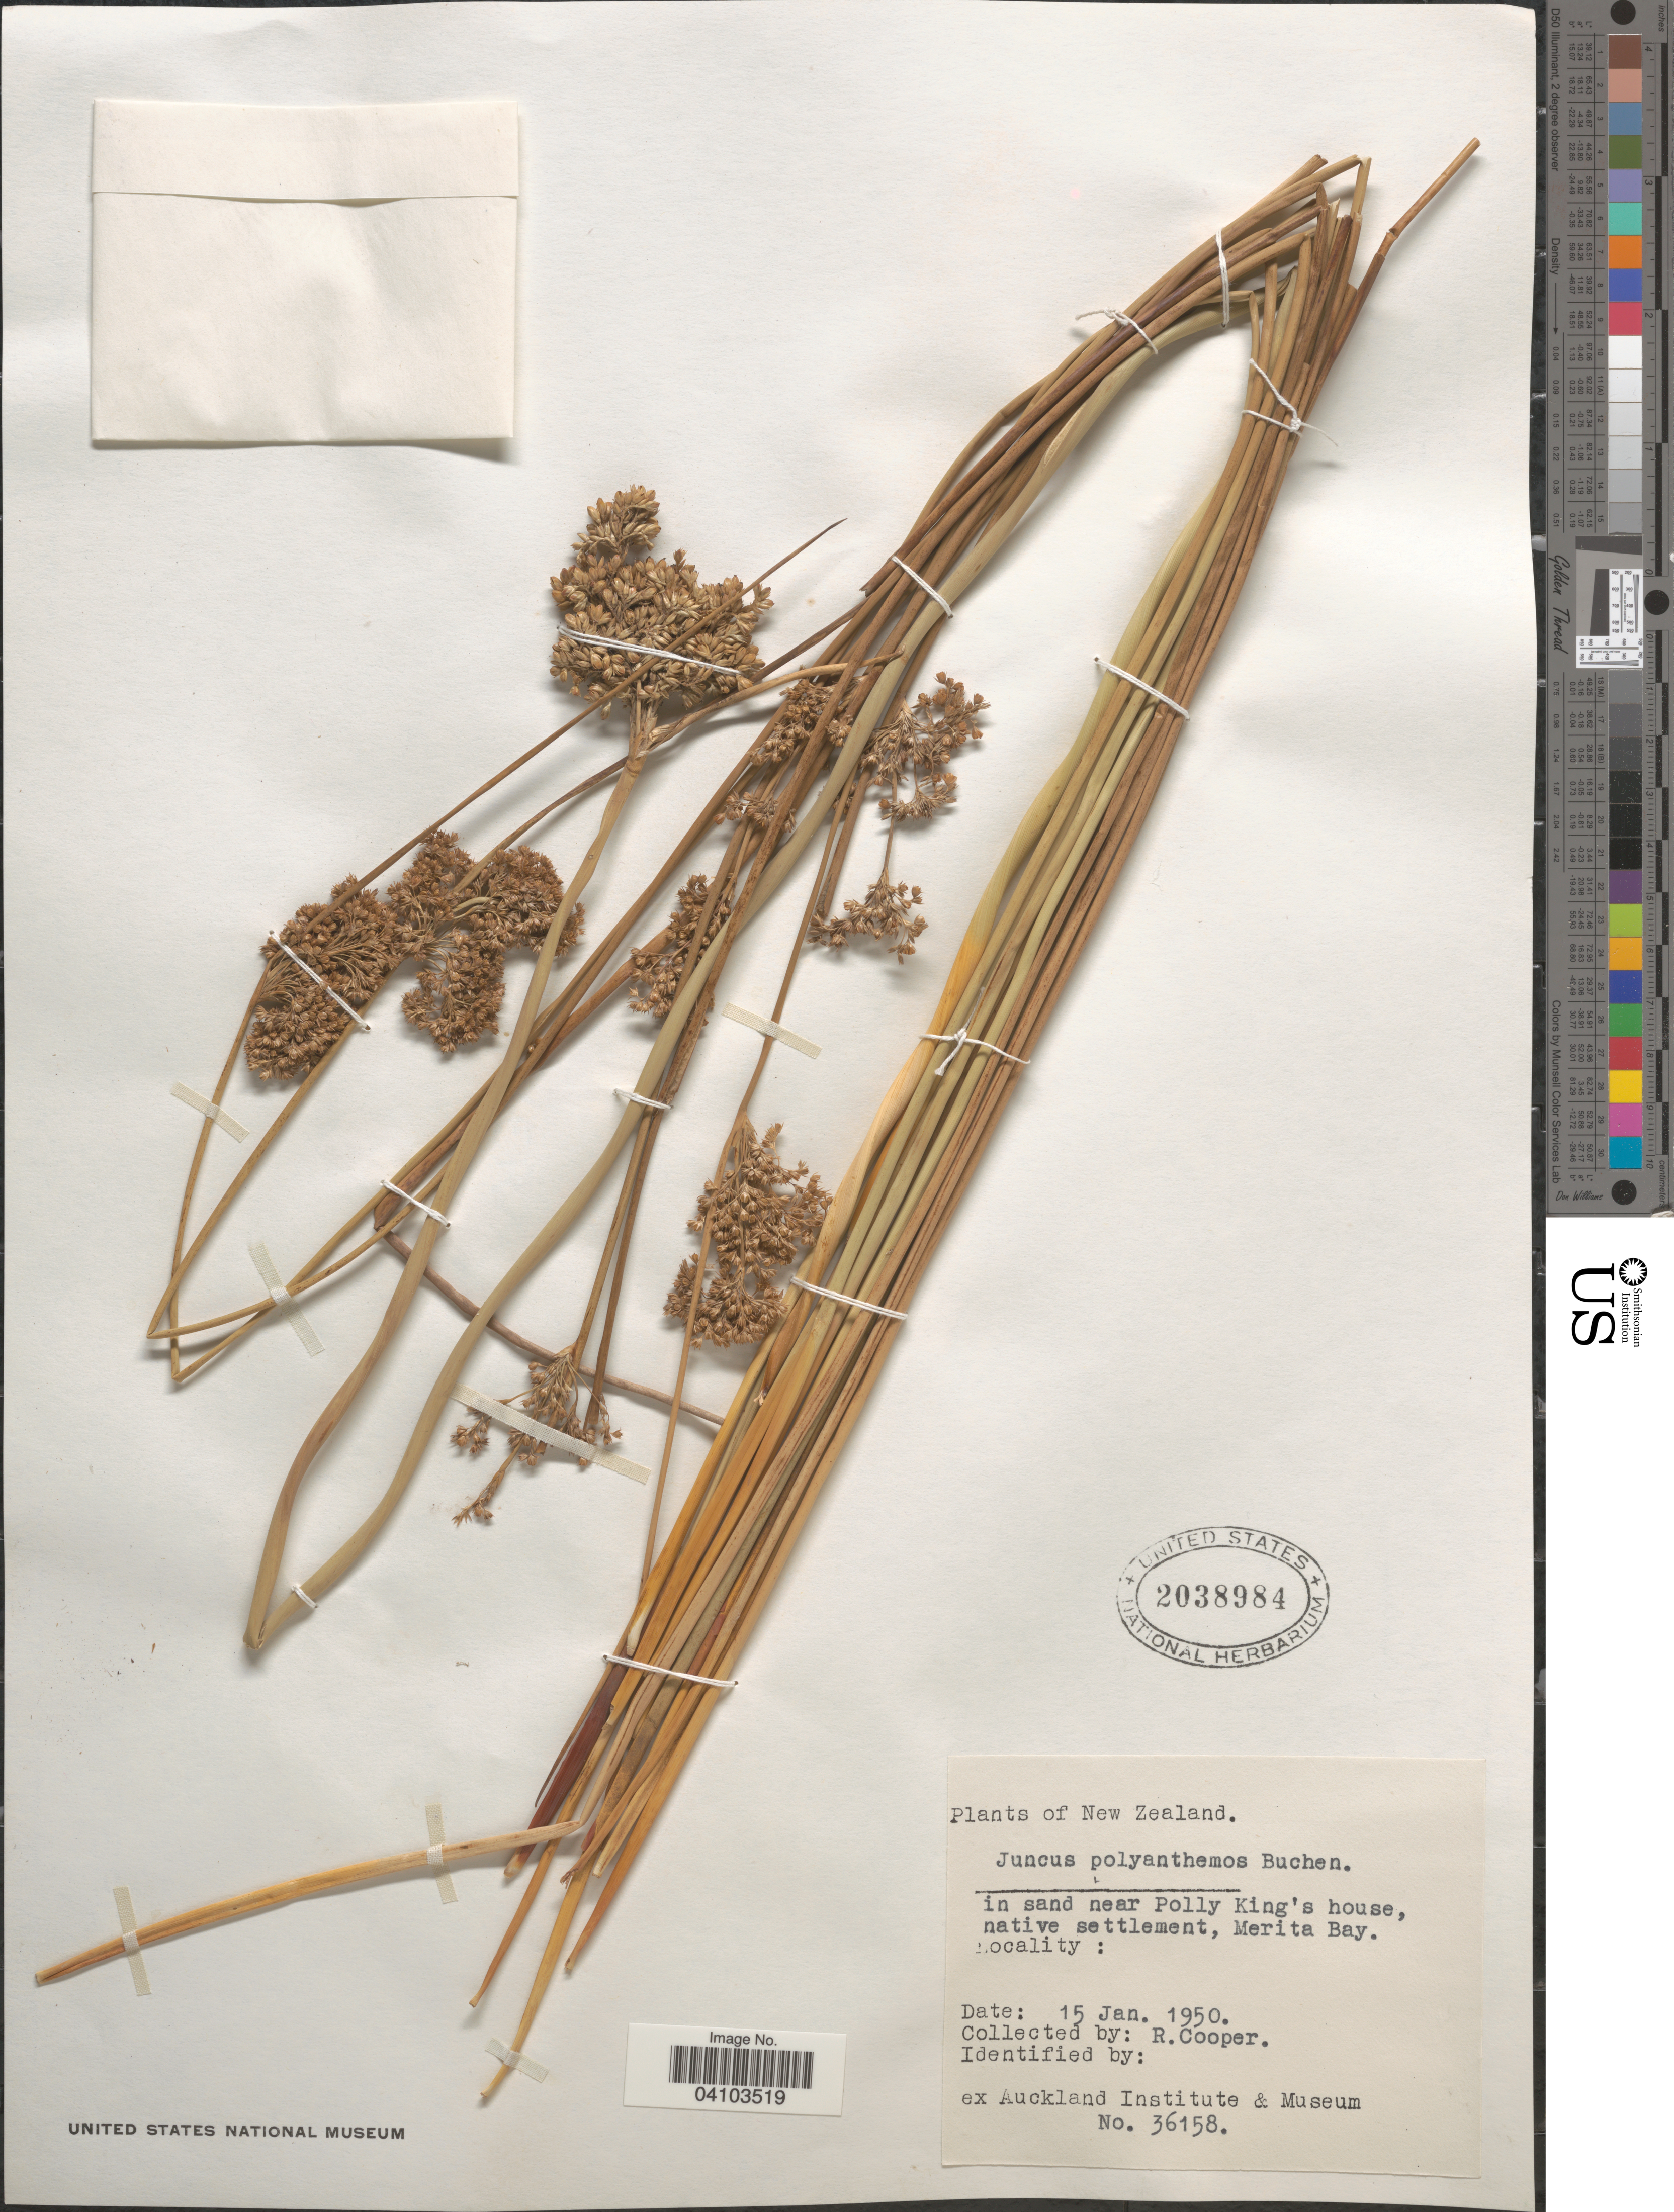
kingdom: Plantae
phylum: Tracheophyta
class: Liliopsida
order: Poales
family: Juncaceae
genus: Juncus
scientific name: Juncus polyanthemos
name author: Buchenau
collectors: R. Cooper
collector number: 36158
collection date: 1950-01-15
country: New Zealand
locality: In sand near Polly King's house, native settlement, Merita Bay.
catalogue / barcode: US 2038984